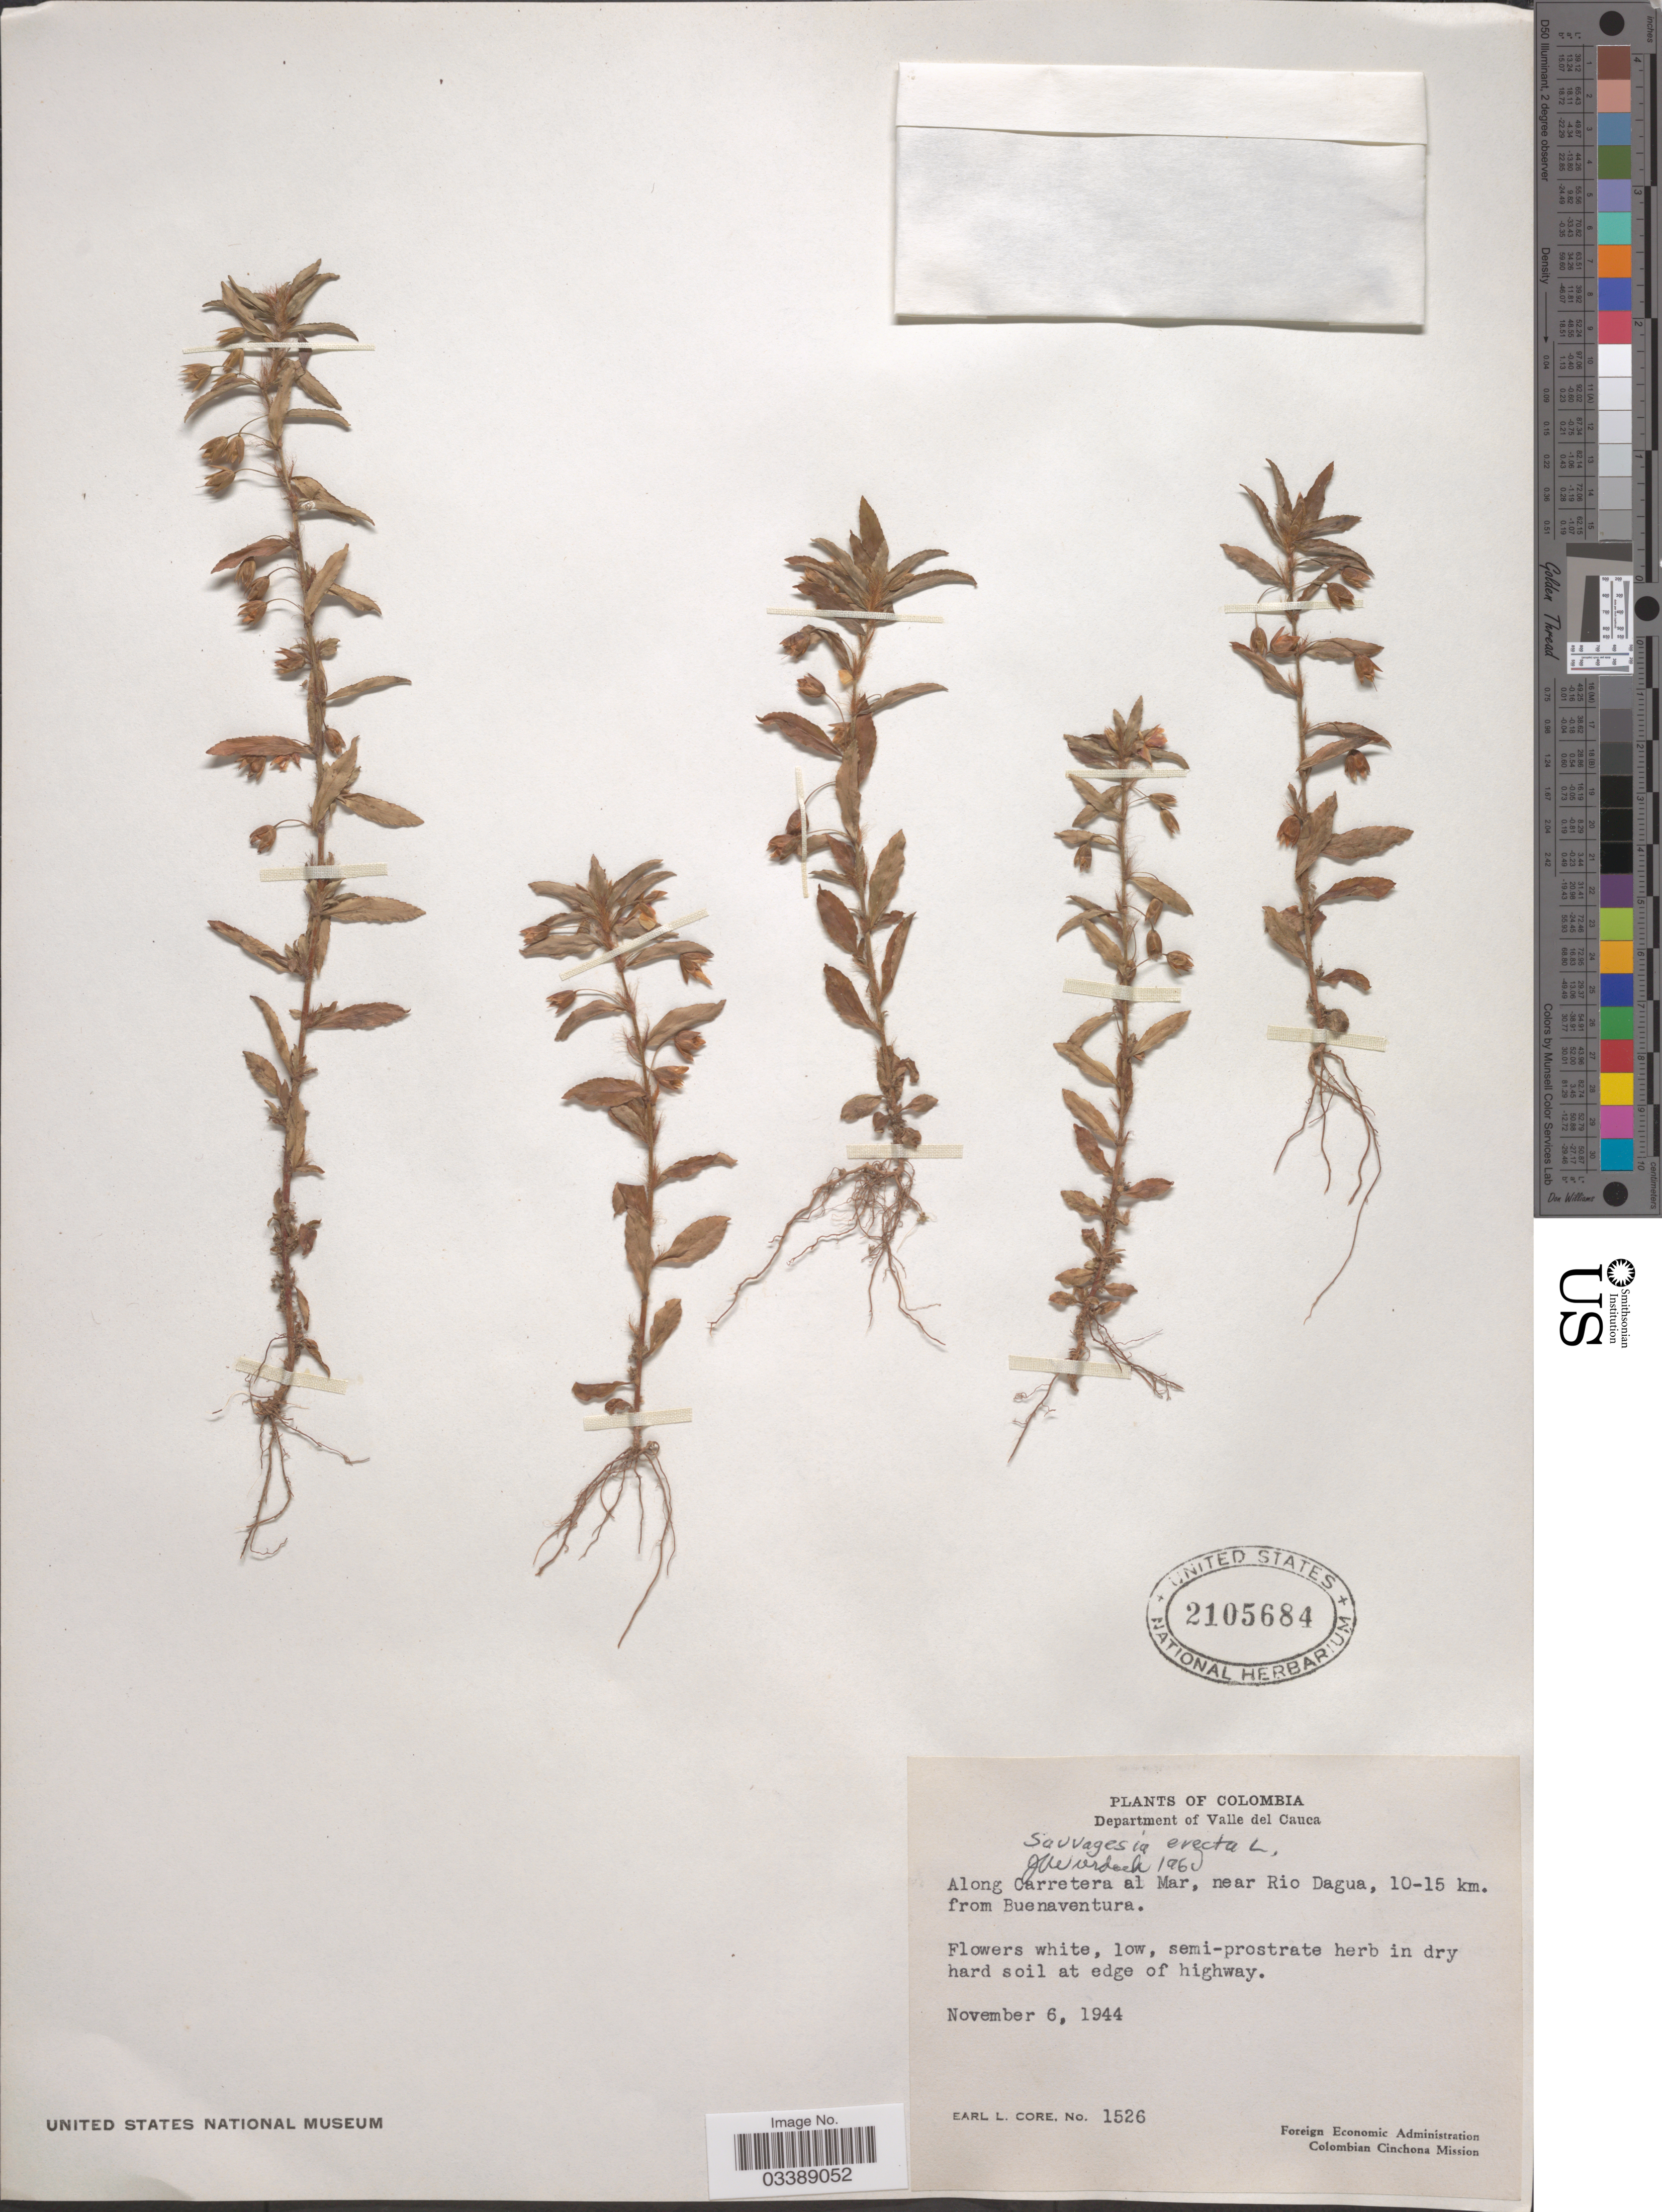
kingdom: Plantae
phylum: Tracheophyta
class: Magnoliopsida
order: Malpighiales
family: Ochnaceae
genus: Sauvagesia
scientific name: Sauvagesia erecta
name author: L.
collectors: E. L. Core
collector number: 1526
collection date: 1944-11-06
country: Colombia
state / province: Valle del Cauca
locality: Department of Valle del Cauca. Along Carretera al Mar, near Rio Dagua, 10-15 km. from Buenaventura.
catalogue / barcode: US 2105684